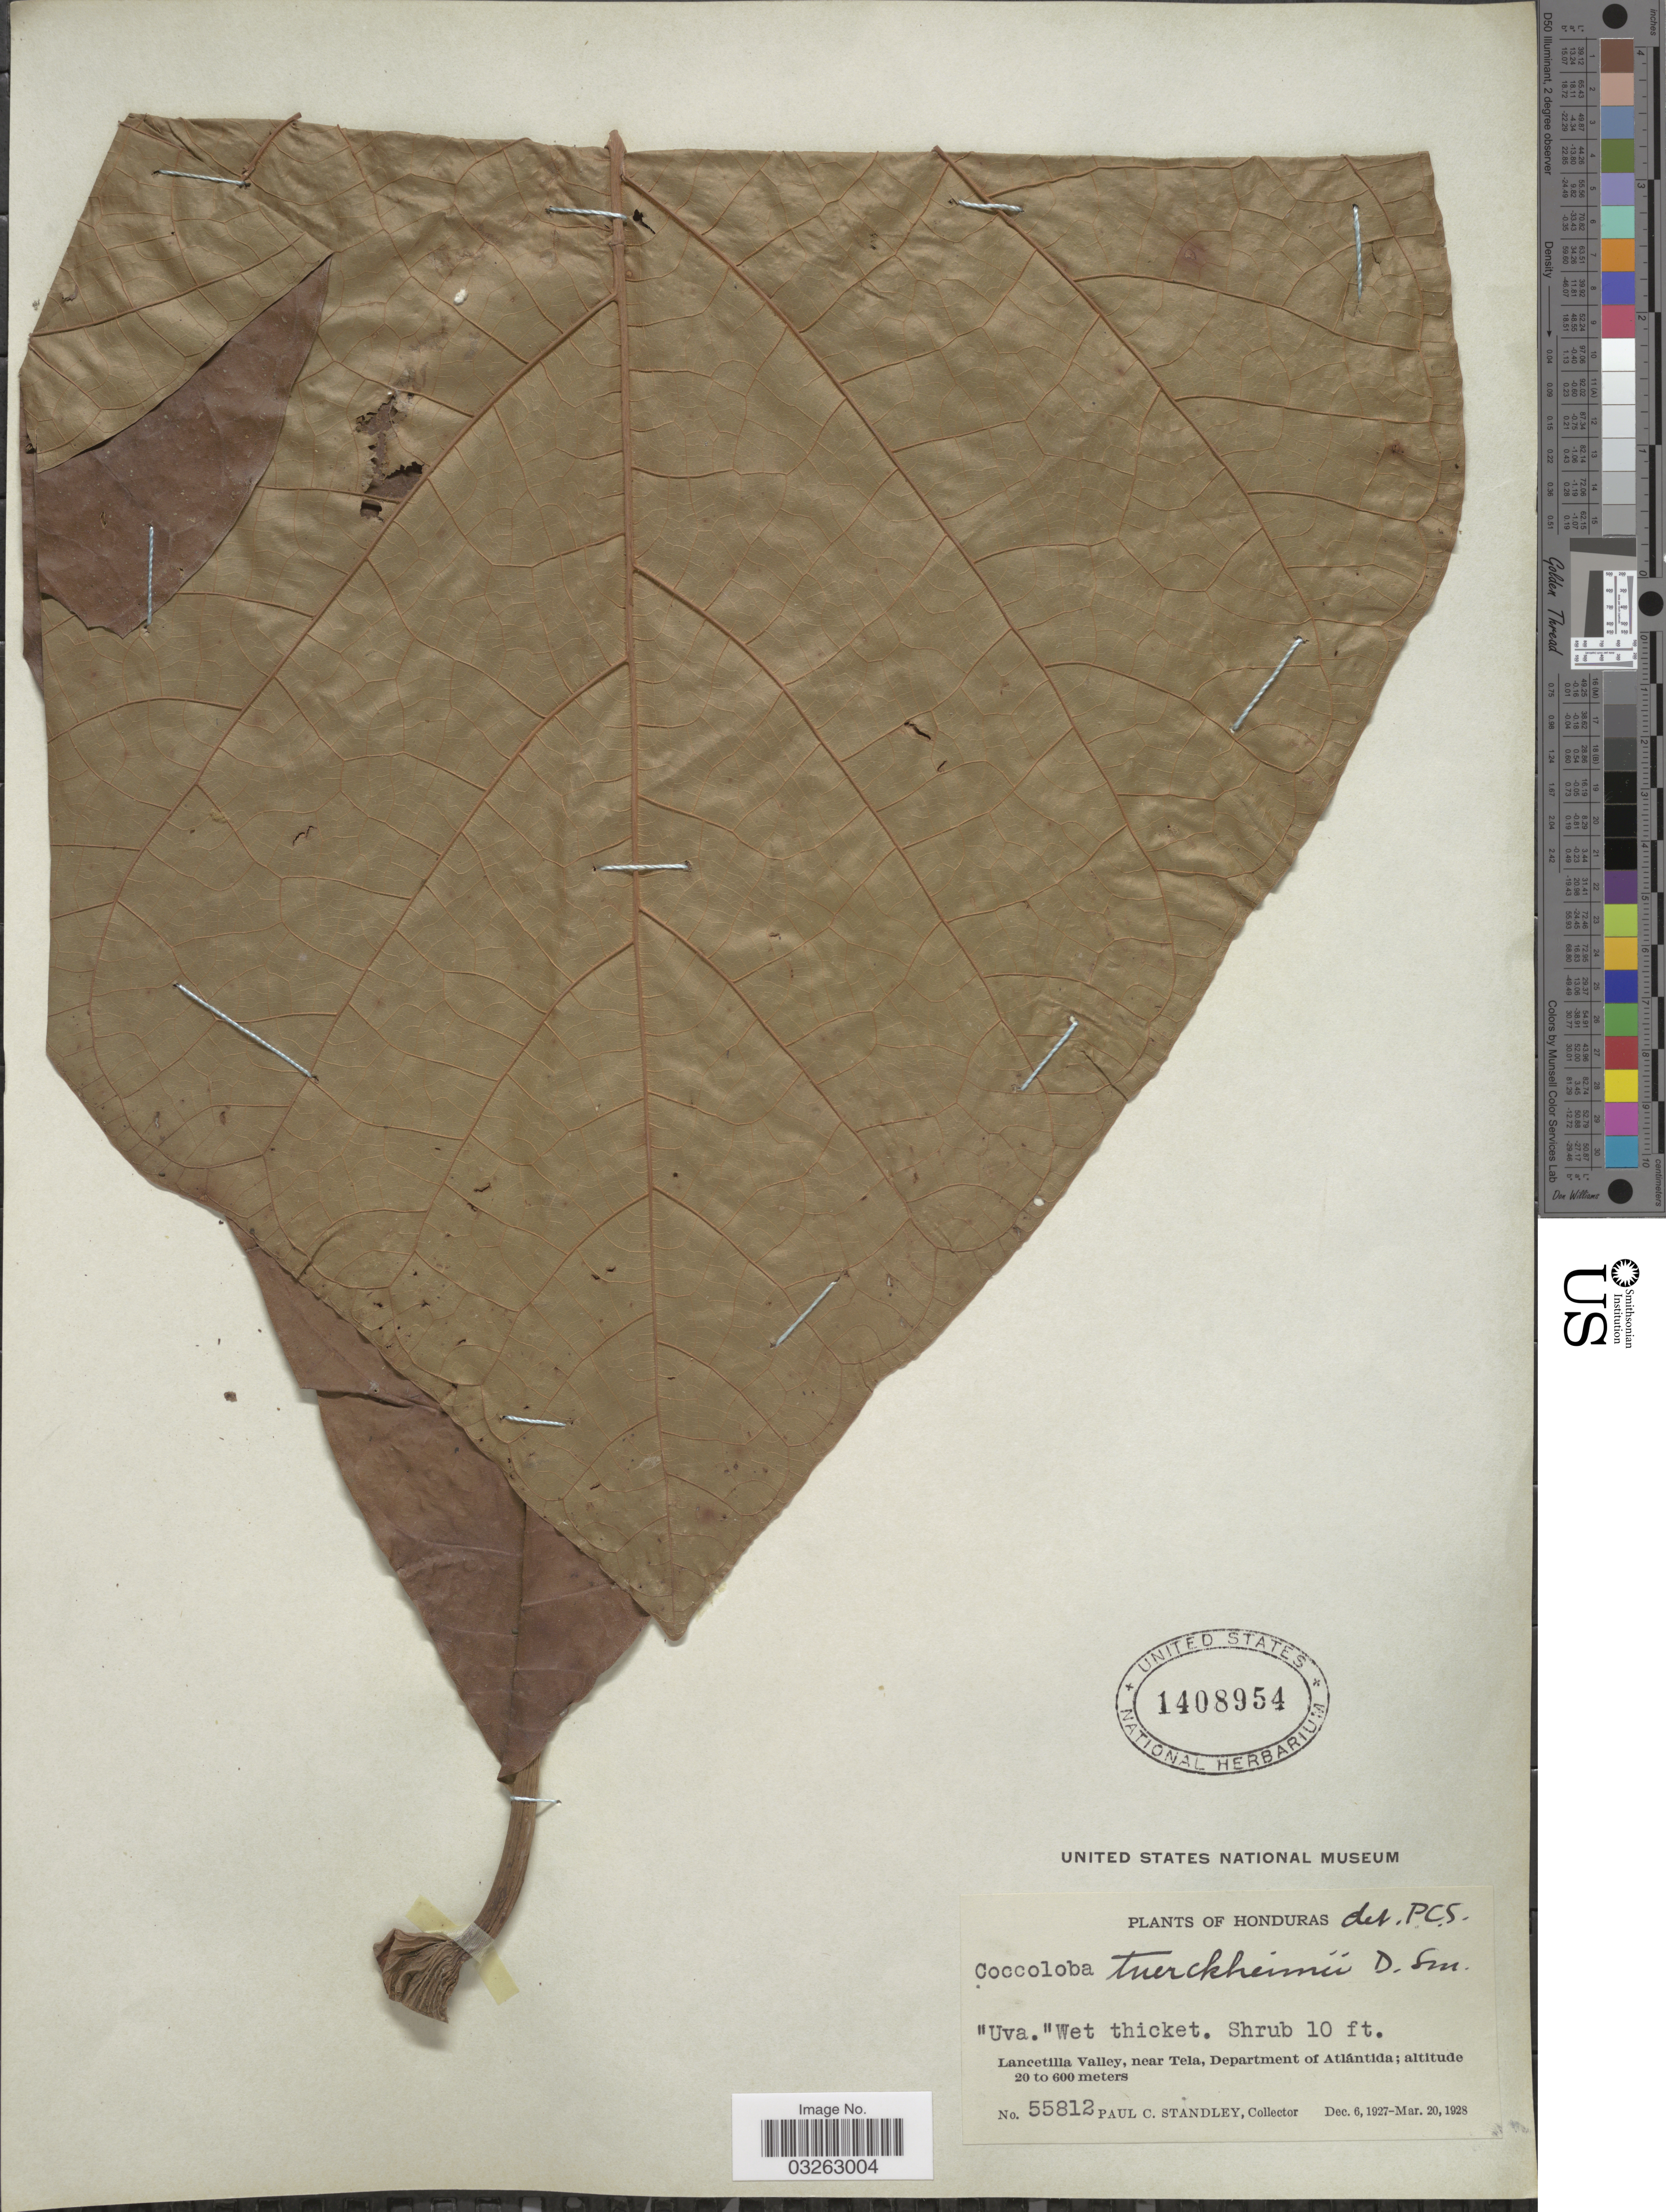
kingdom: Plantae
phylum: Tracheophyta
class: Magnoliopsida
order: Caryophyllales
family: Polygonaceae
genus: Coccoloba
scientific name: Coccoloba tuerckheimii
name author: Donn. Sm.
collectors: P. C. Standley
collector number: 55812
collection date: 1927-12-06/1928-03-20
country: Honduras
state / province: Atlántida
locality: Lancetilla Valley, near Tela. Department of Atlántida.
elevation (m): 20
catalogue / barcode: US 1408954